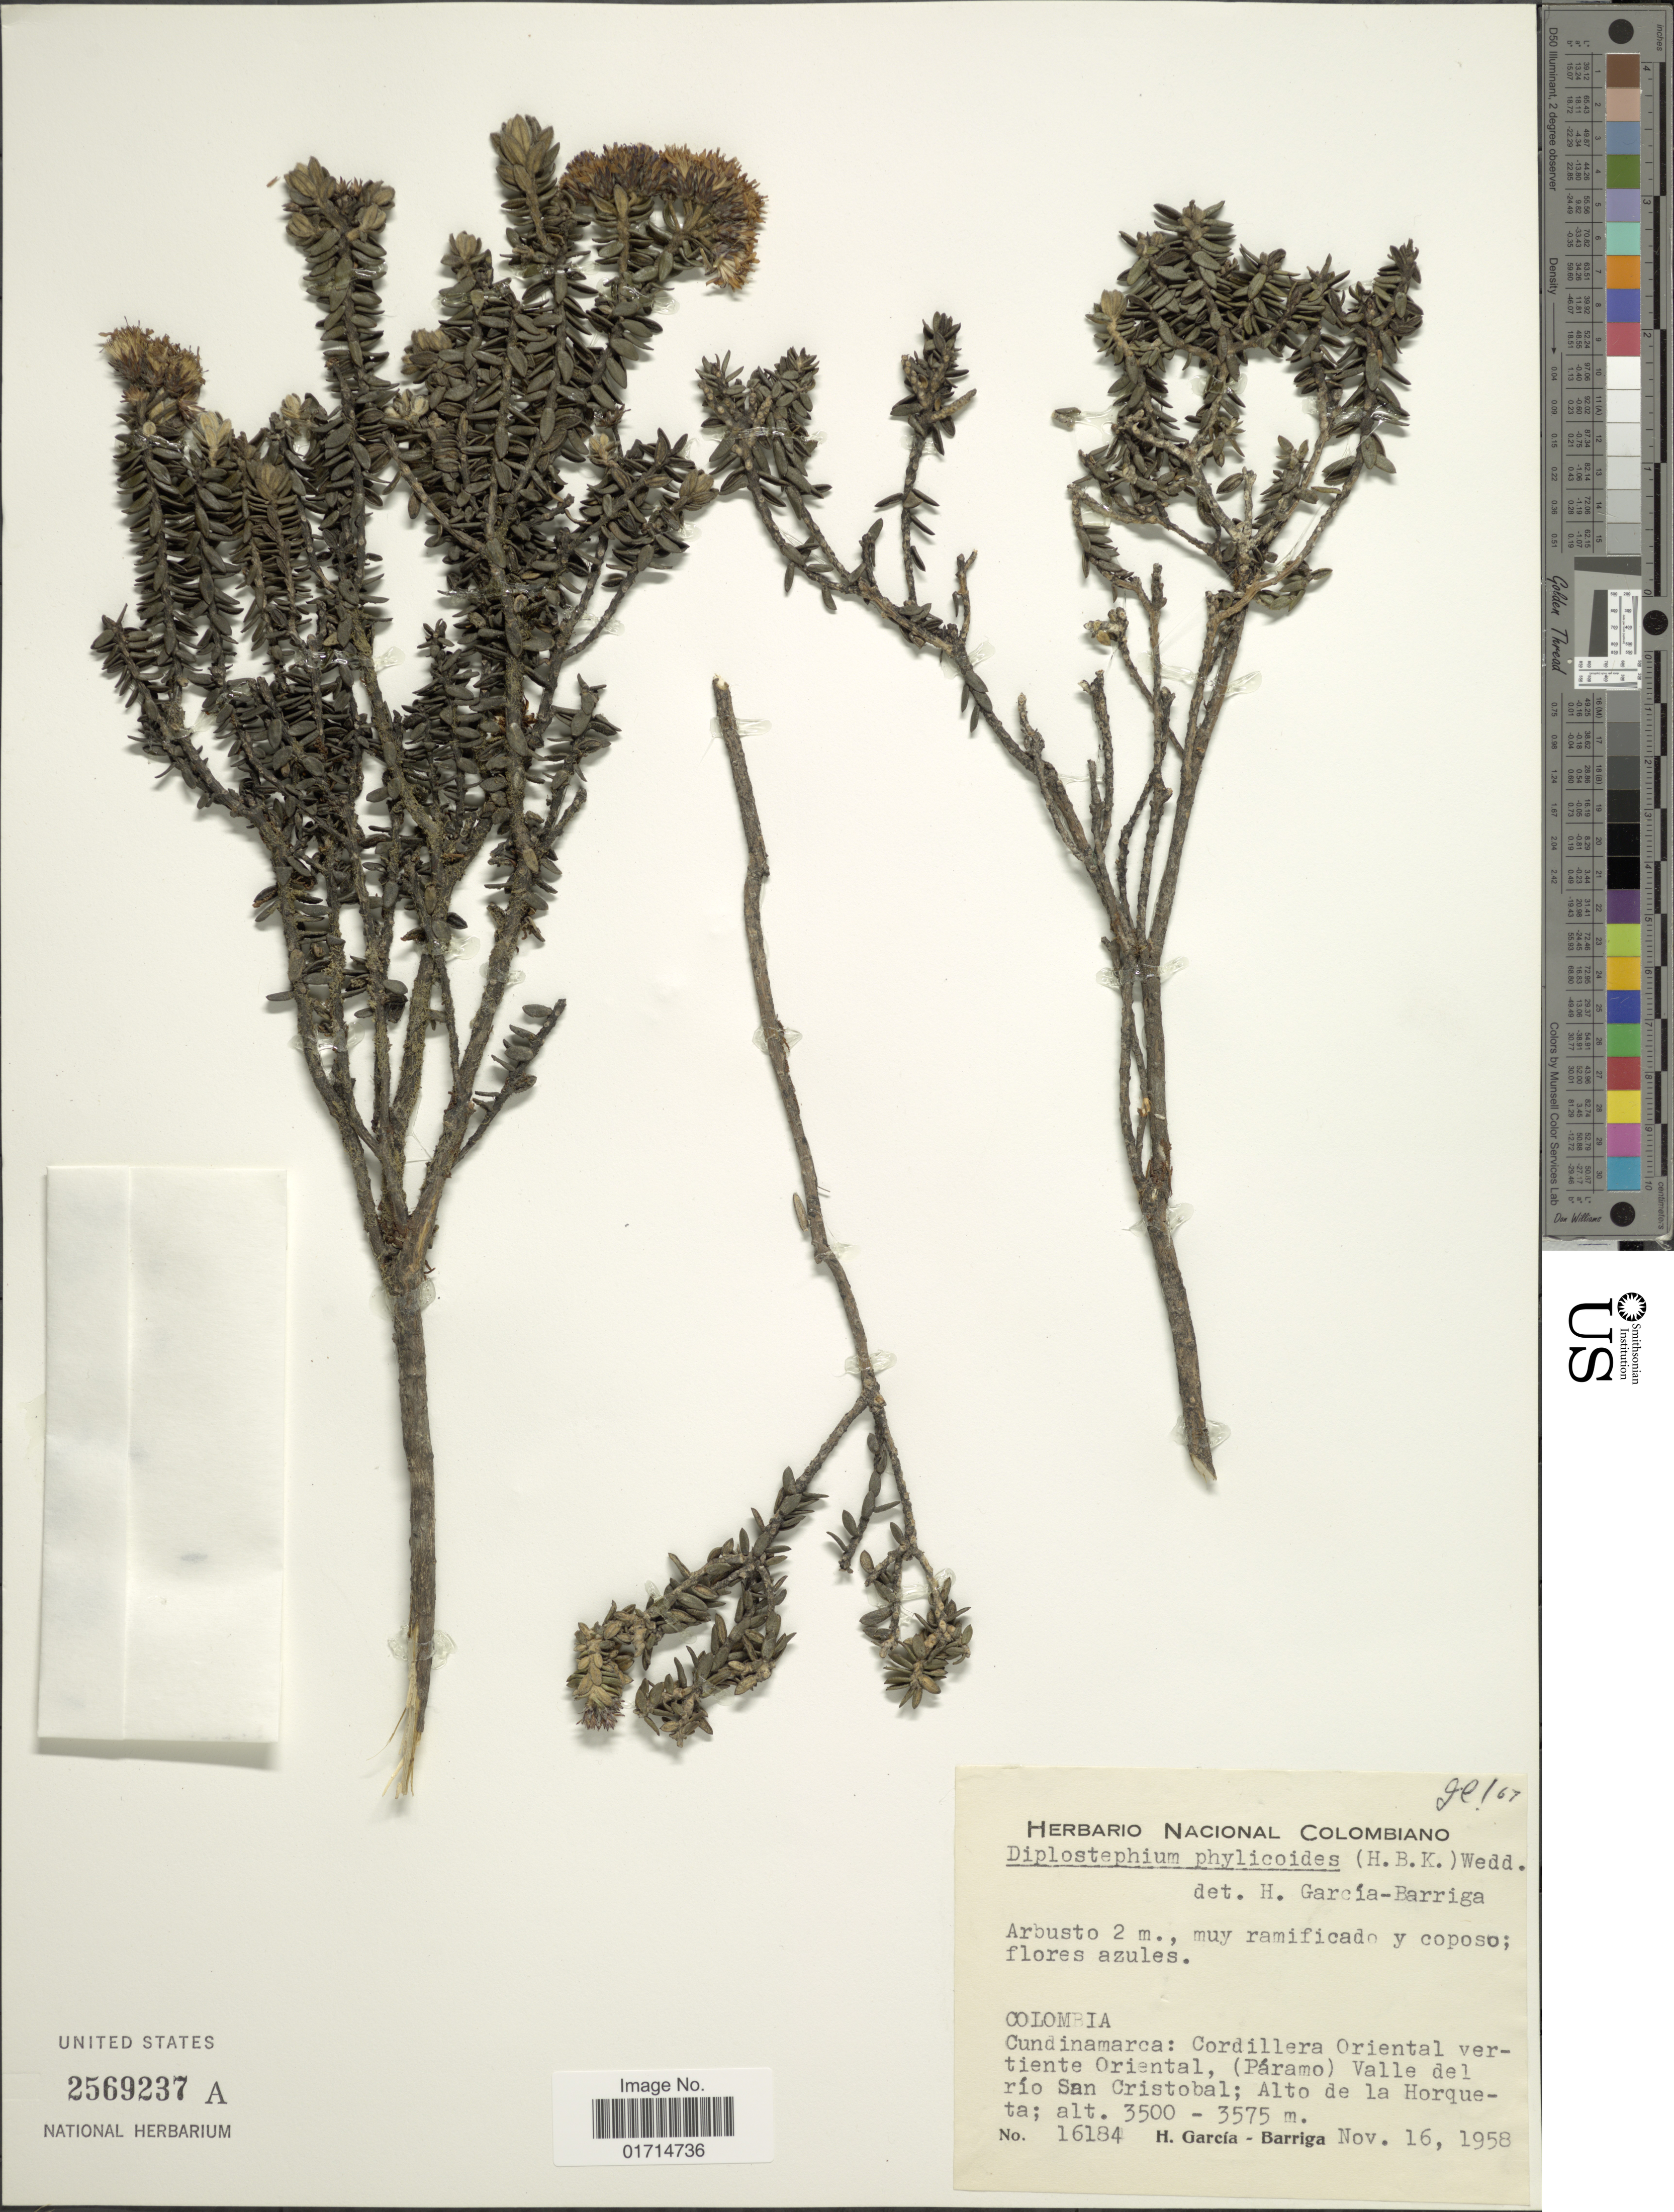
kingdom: Plantae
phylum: Tracheophyta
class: Magnoliopsida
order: Asterales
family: Asteraceae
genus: Diplostephium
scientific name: Diplostephium phylicoides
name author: (Kunth) Wedd.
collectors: H. García Barriga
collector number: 16184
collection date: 1958-11-16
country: Colombia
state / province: Cundinamarca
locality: Cordillera Oriental vertiente Oriental, (Paramo) Valle del rio San Cristobal; Alto de la Horqueta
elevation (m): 3500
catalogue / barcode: US 2569237A